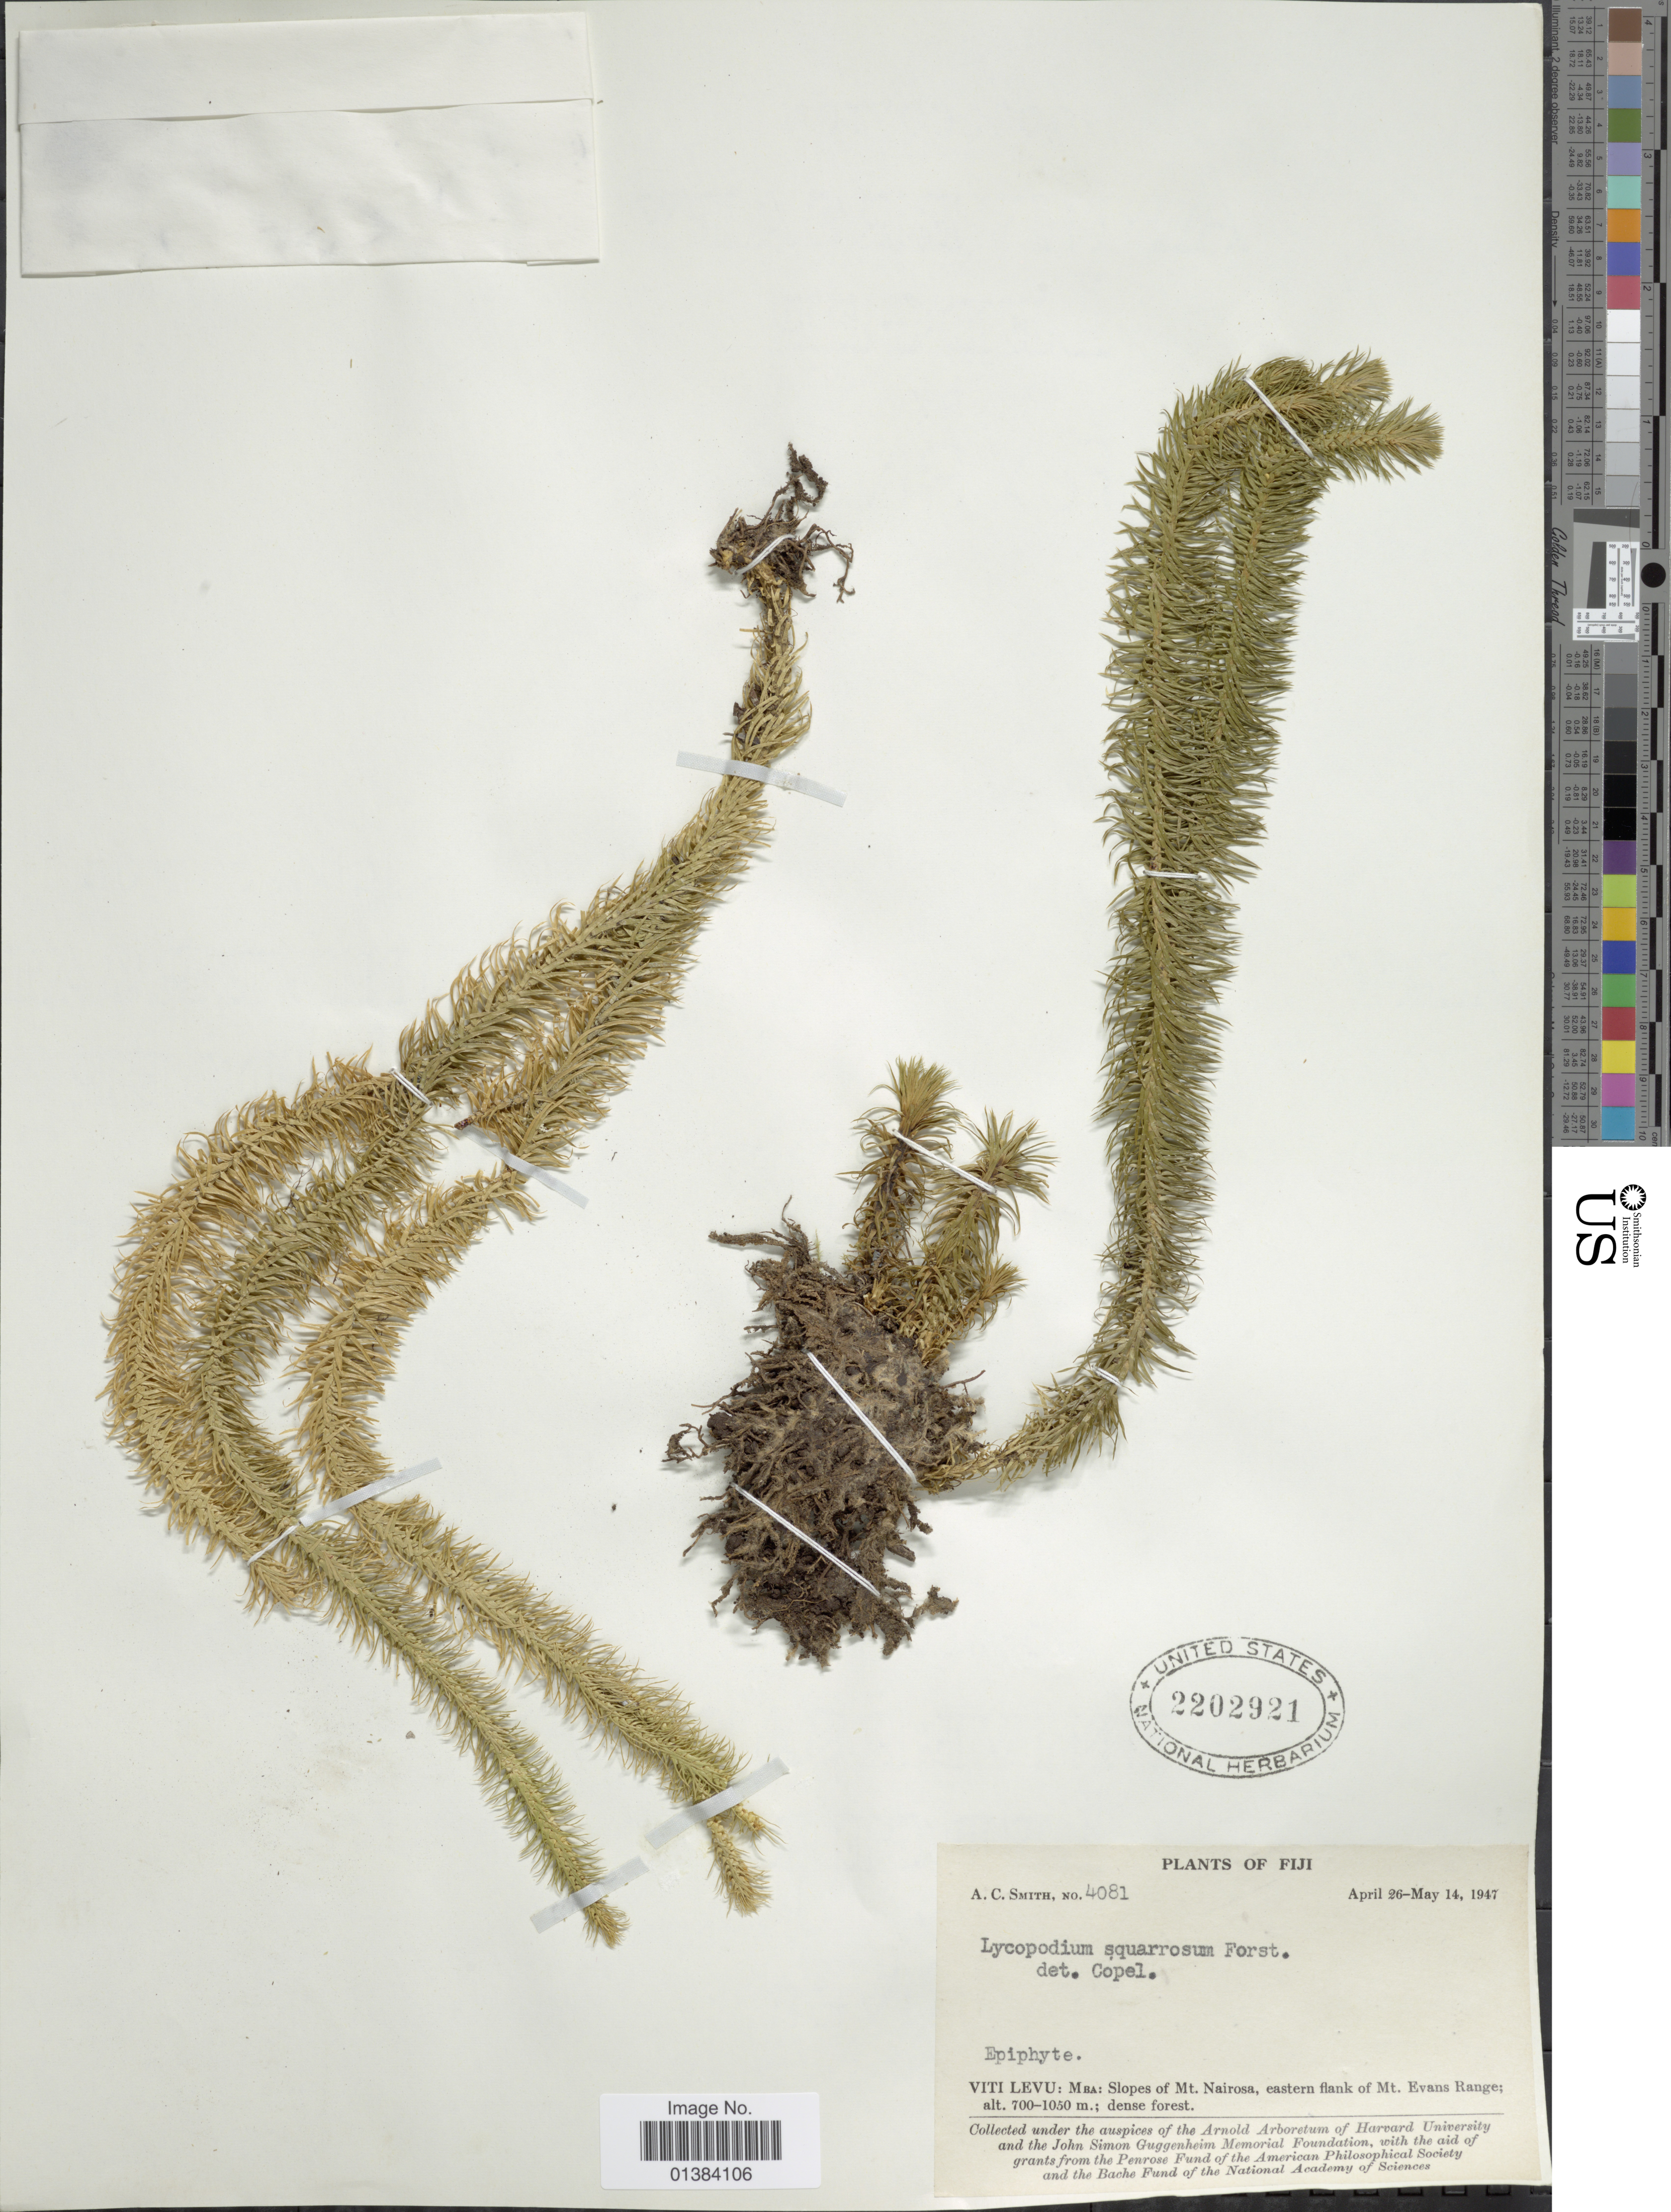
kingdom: Plantae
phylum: Tracheophyta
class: Lycopodiopsida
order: Lycopodiales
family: Lycopodiaceae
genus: Phlegmariurus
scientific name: Phlegmariurus squarrosus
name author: (G. Forst.) Á. Löve & D. Löve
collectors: A. C. Smith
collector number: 4081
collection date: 1947-04-26/1947-05-14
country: Fiji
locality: Viti Levu: Mba: Slopes of Mt. Nairosa, eastern flank of Mt. Evans Range.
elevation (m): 700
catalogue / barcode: US 2202921